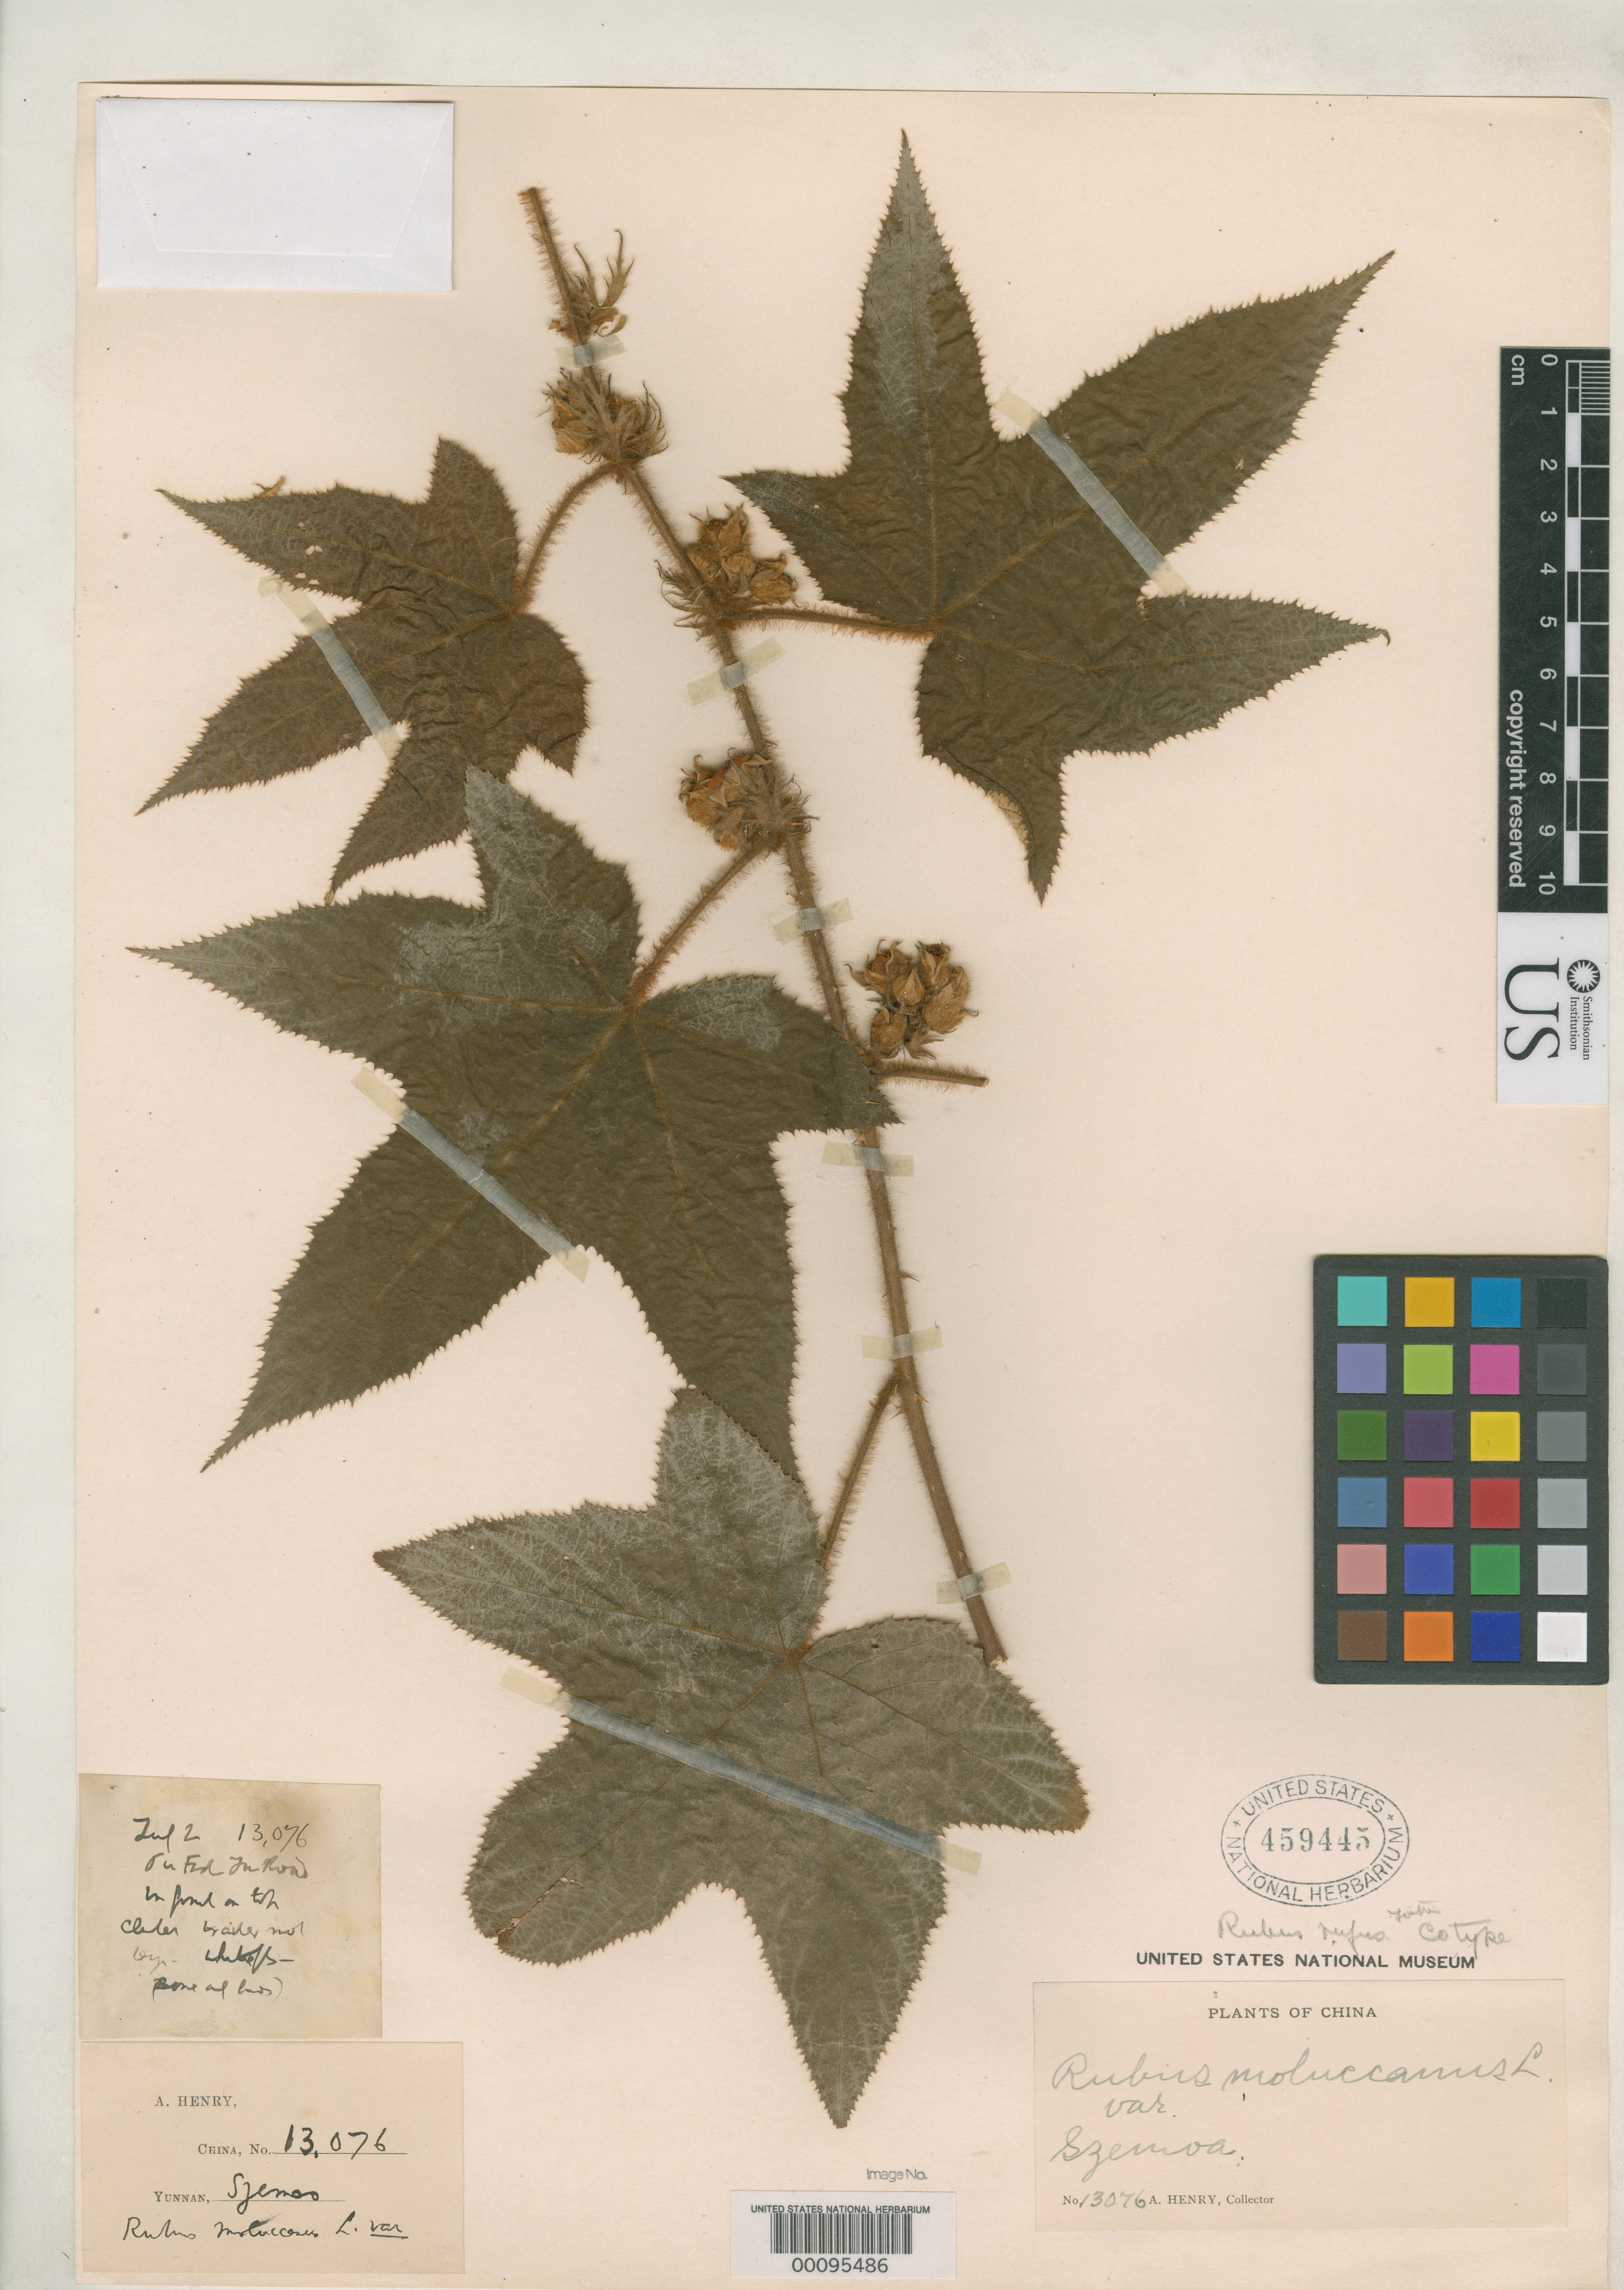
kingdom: Plantae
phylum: Tracheophyta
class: Magnoliopsida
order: Rosales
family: Rosaceae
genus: Rubus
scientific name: Rubus rufus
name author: Focke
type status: Isotype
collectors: A. Henry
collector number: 13076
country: China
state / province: Yunnan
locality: Szemoa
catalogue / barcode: US 459445